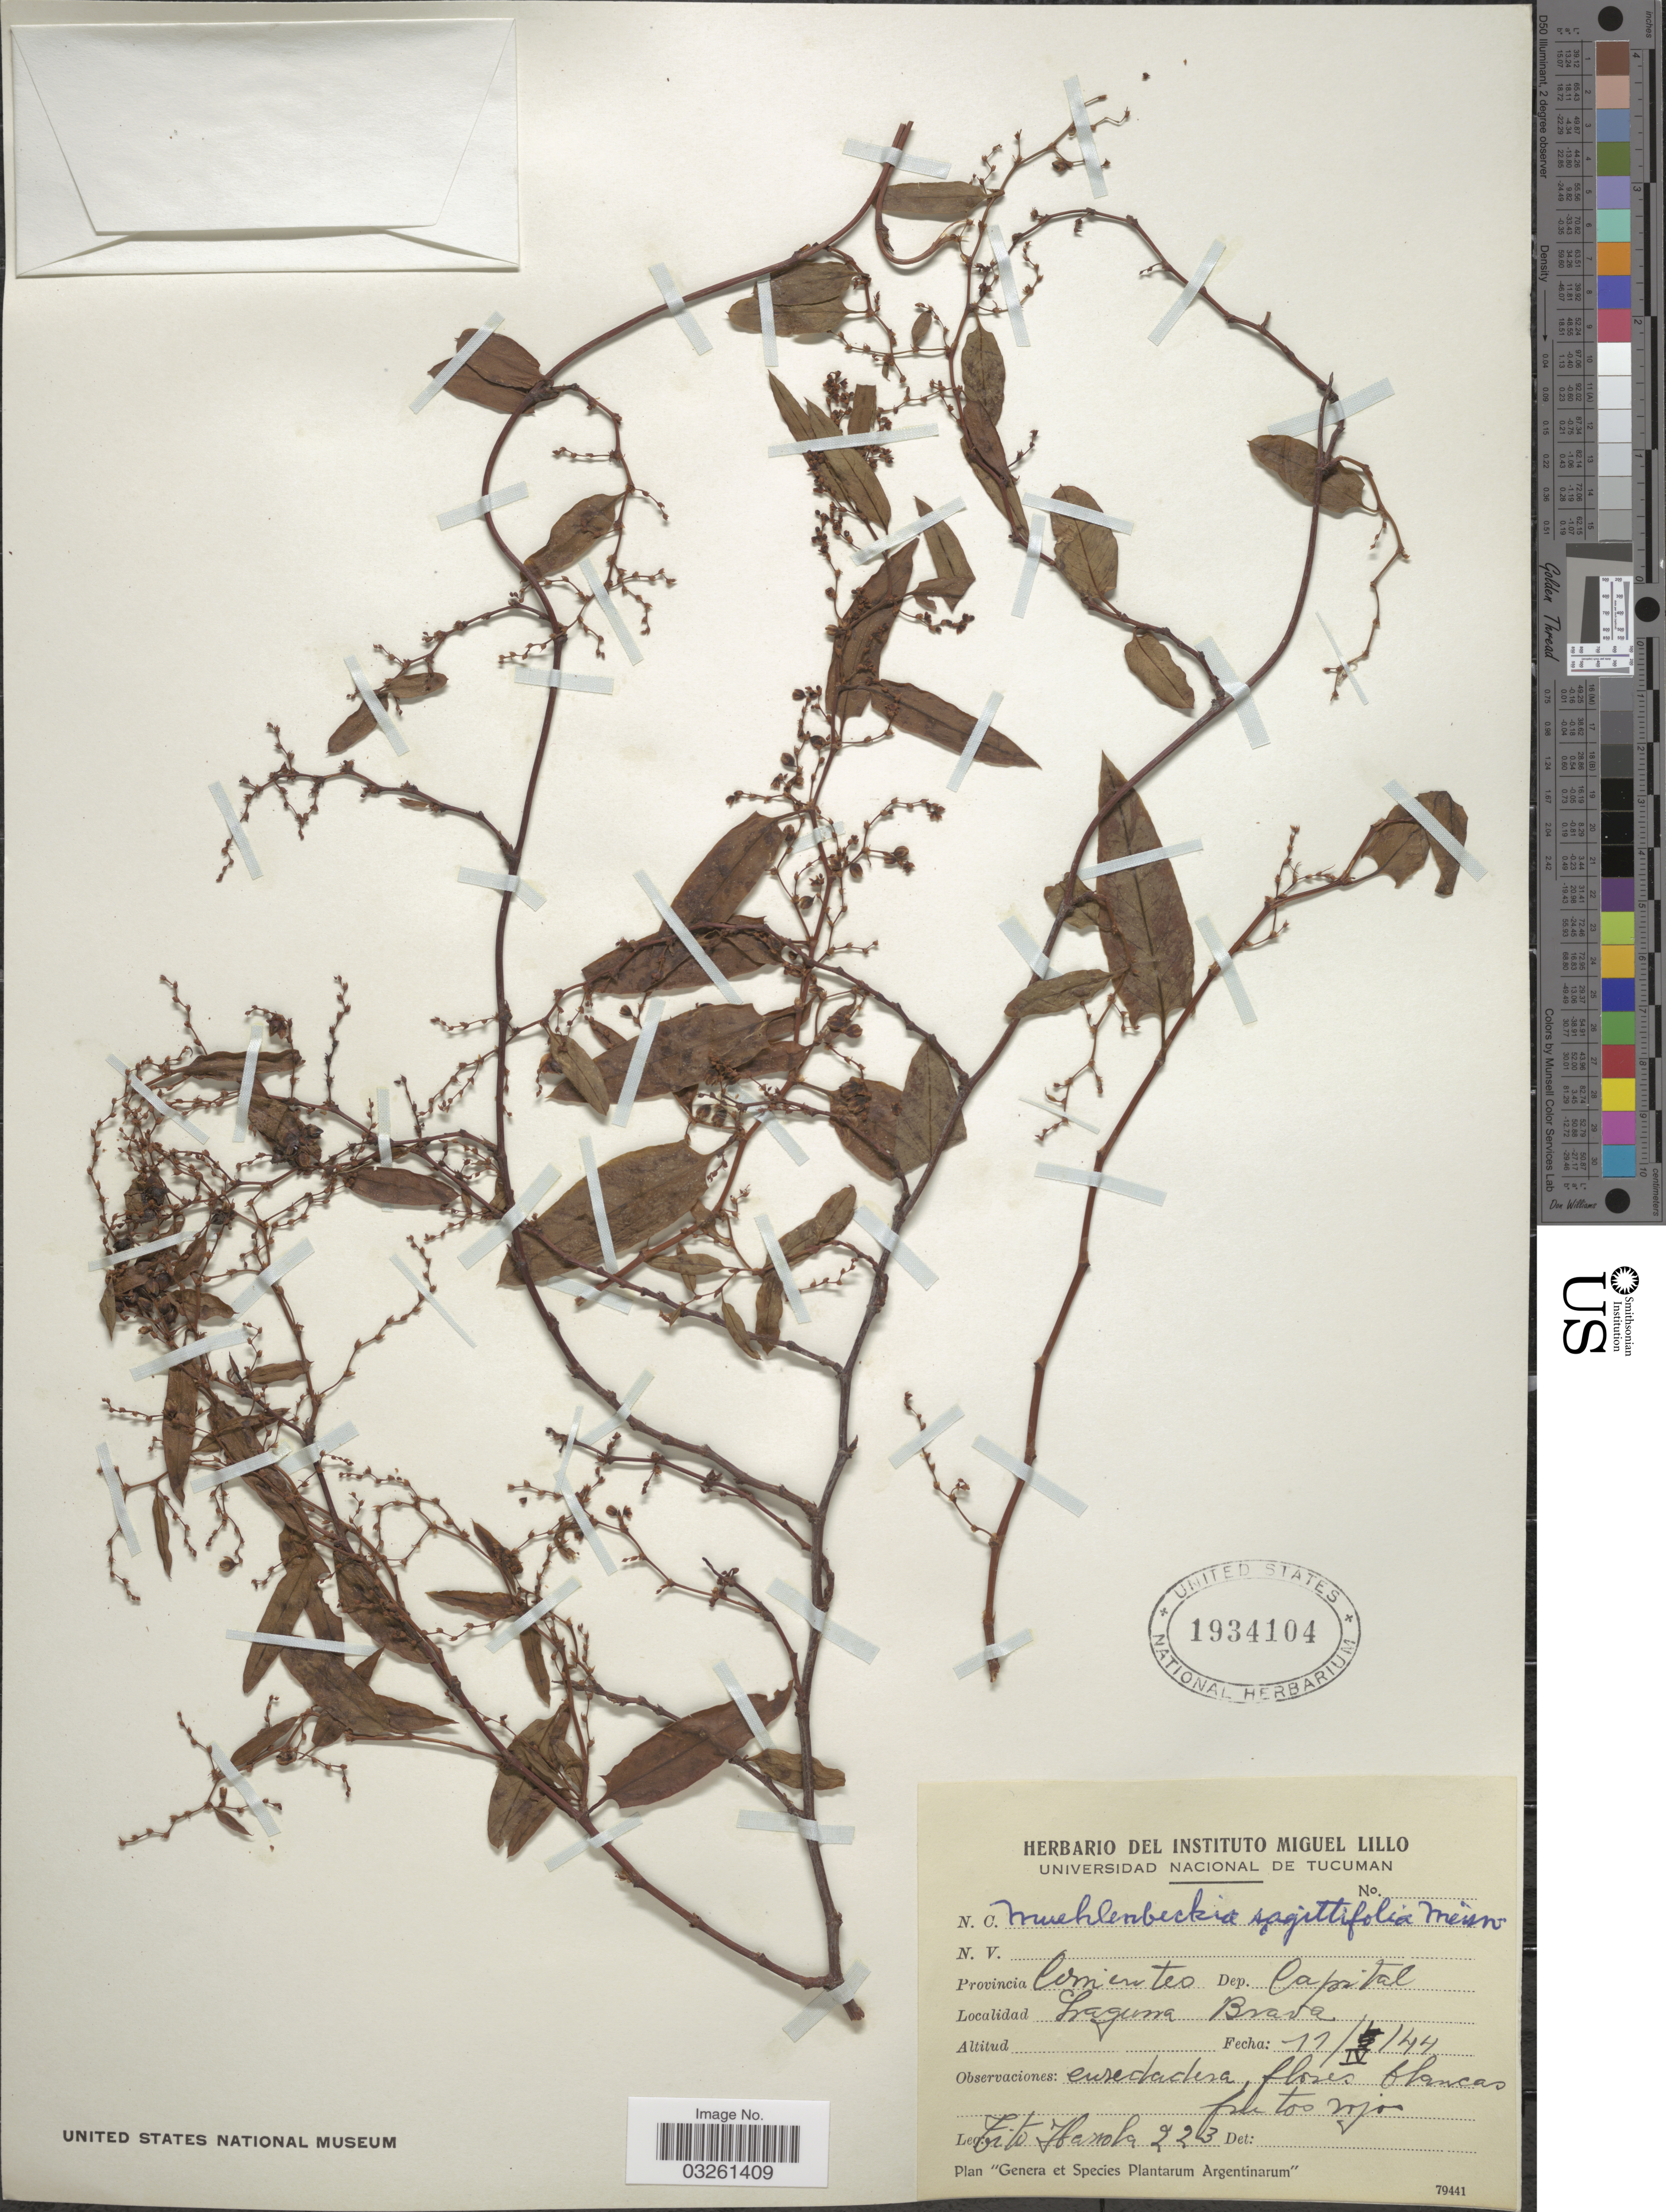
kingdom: Plantae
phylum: Tracheophyta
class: Magnoliopsida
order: Caryophyllales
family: Polygonaceae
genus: Muehlenbeckia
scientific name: Muehlenbeckia sagittifolia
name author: (Ortega) Meisn.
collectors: T. Ibarrola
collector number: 223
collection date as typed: Transcribed d/m/y: 11/4/44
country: Argentina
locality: Provincia Corrientes Dep. Capital. Laguna Brava.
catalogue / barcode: US 1934104